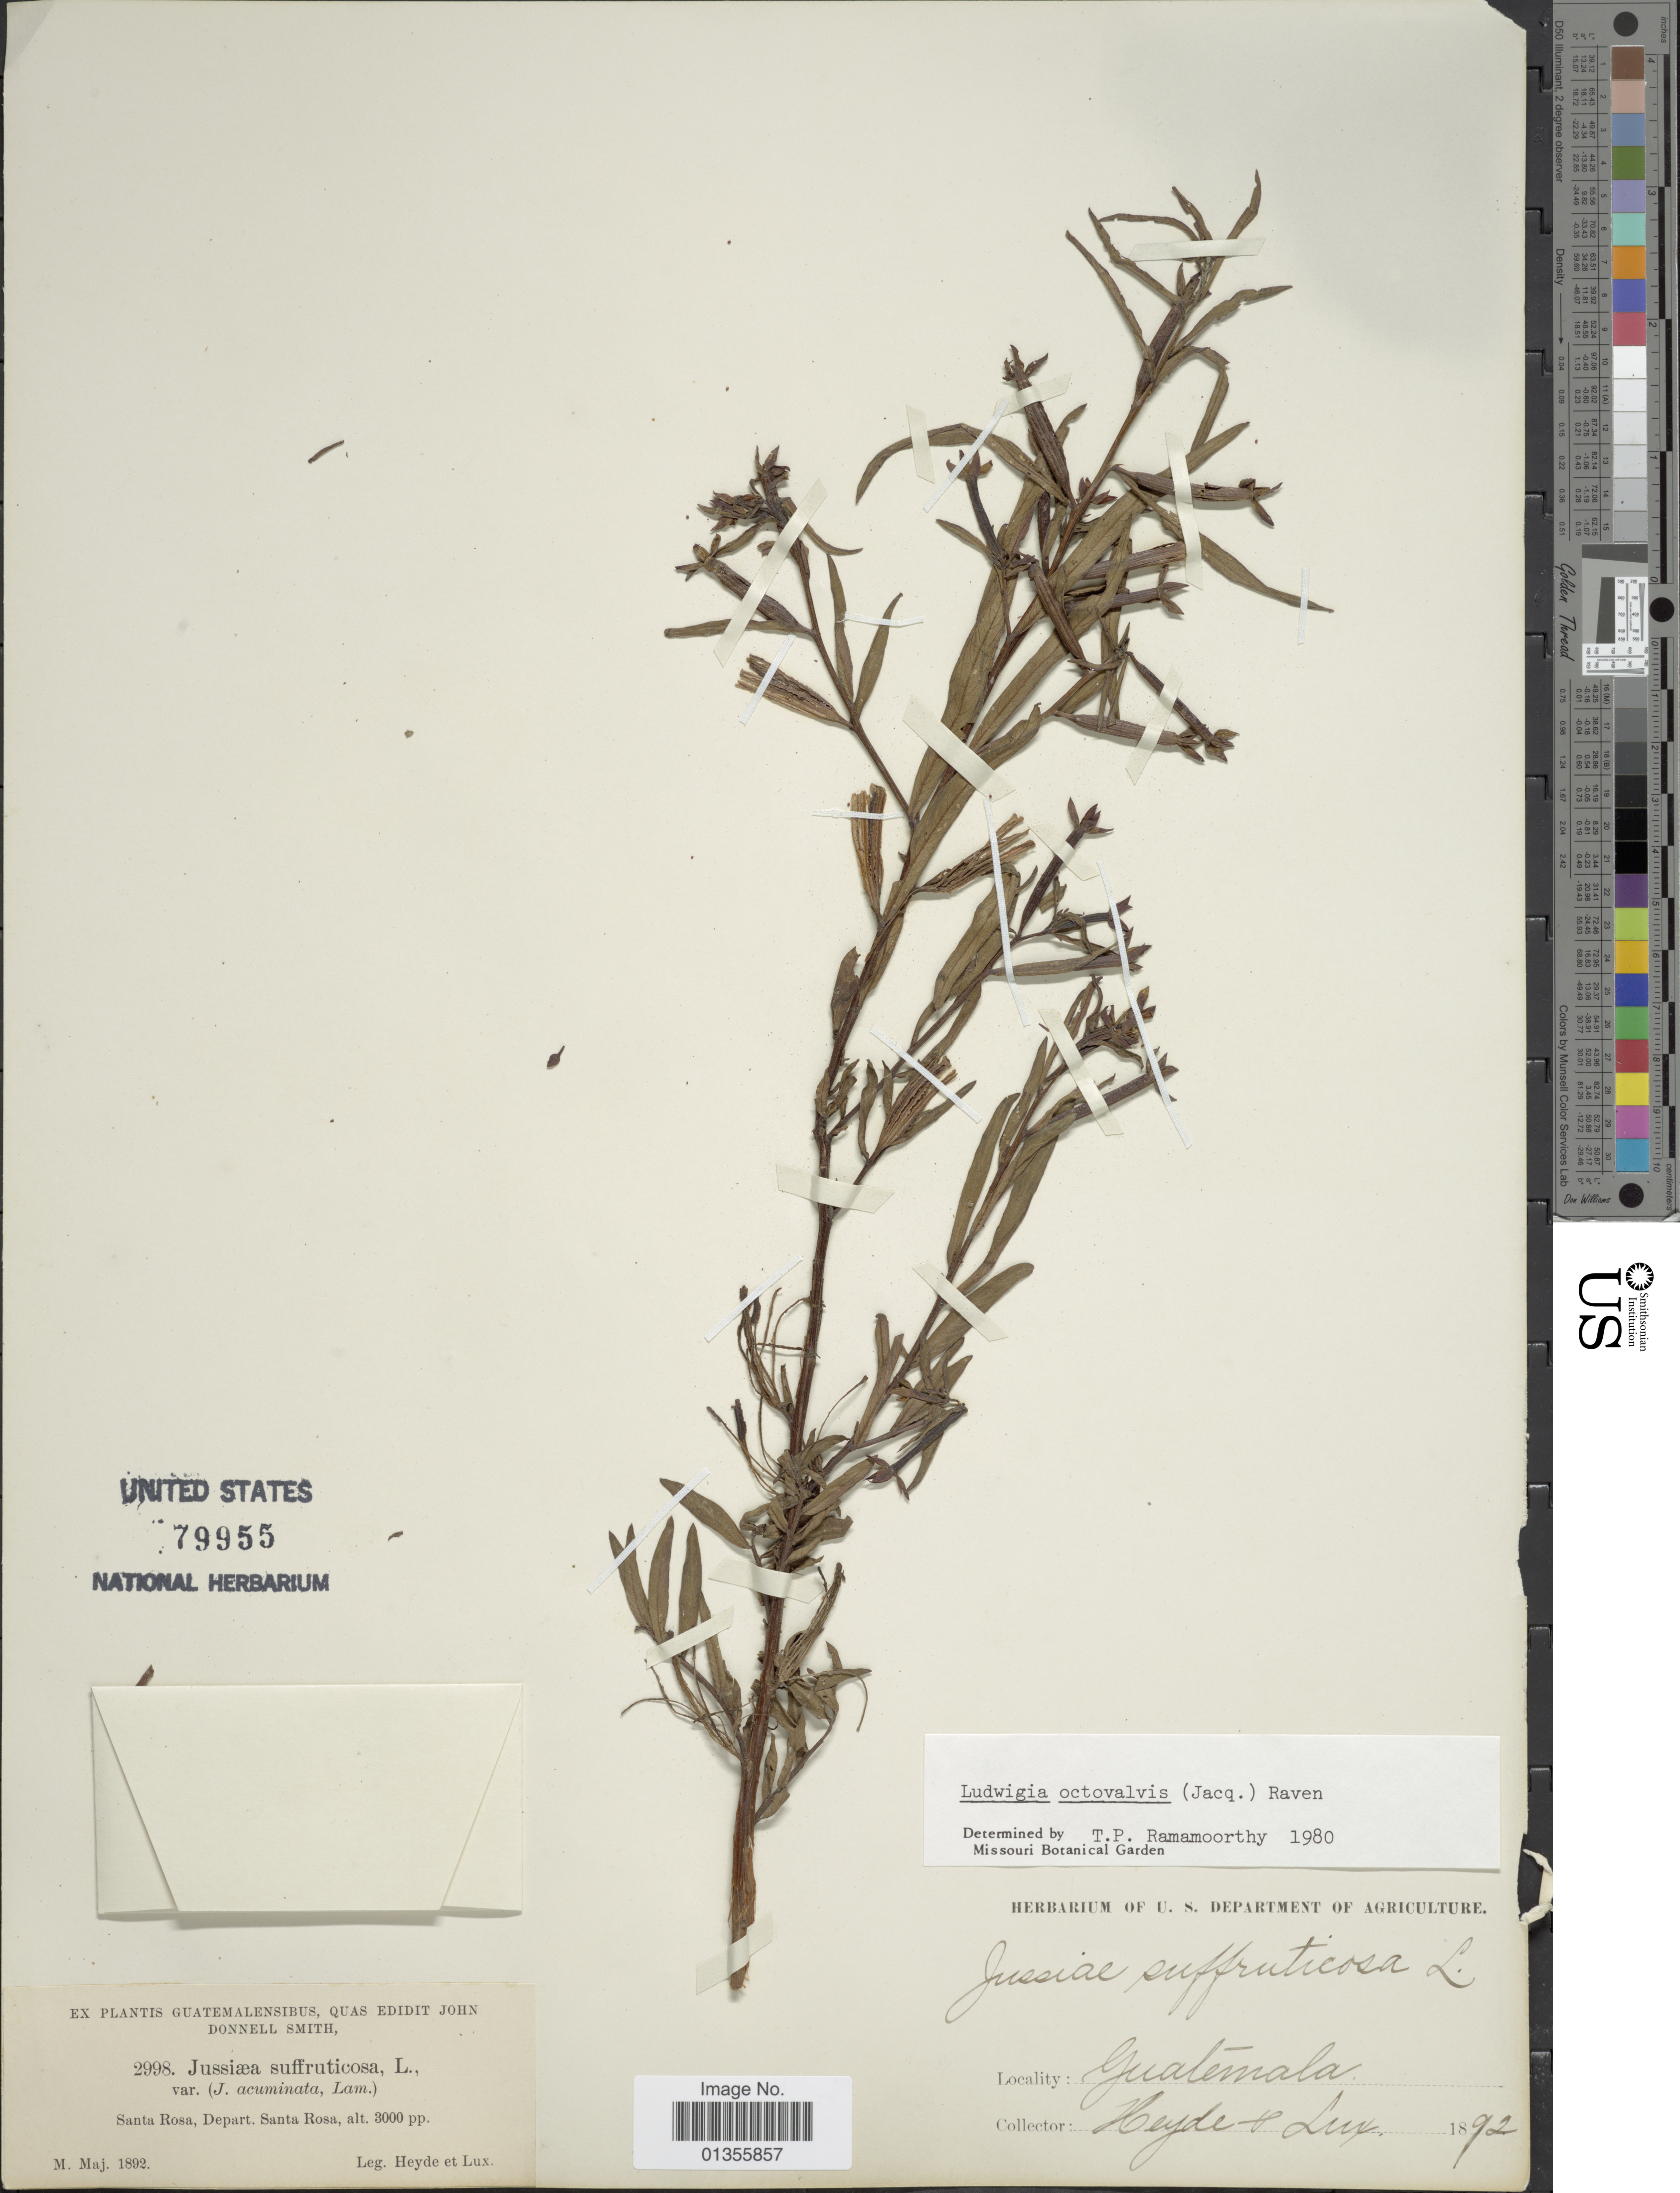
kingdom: Plantae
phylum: Tracheophyta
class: Magnoliopsida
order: Myrtales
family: Onagraceae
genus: Ludwigia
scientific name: Ludwigia octovalvis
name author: (Jacq.) P.H. Raven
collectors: Heyde & Lux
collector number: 2998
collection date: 1892-05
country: Guatemala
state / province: Santa Rosa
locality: Depart. Santa Rosa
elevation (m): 914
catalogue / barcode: US 79955